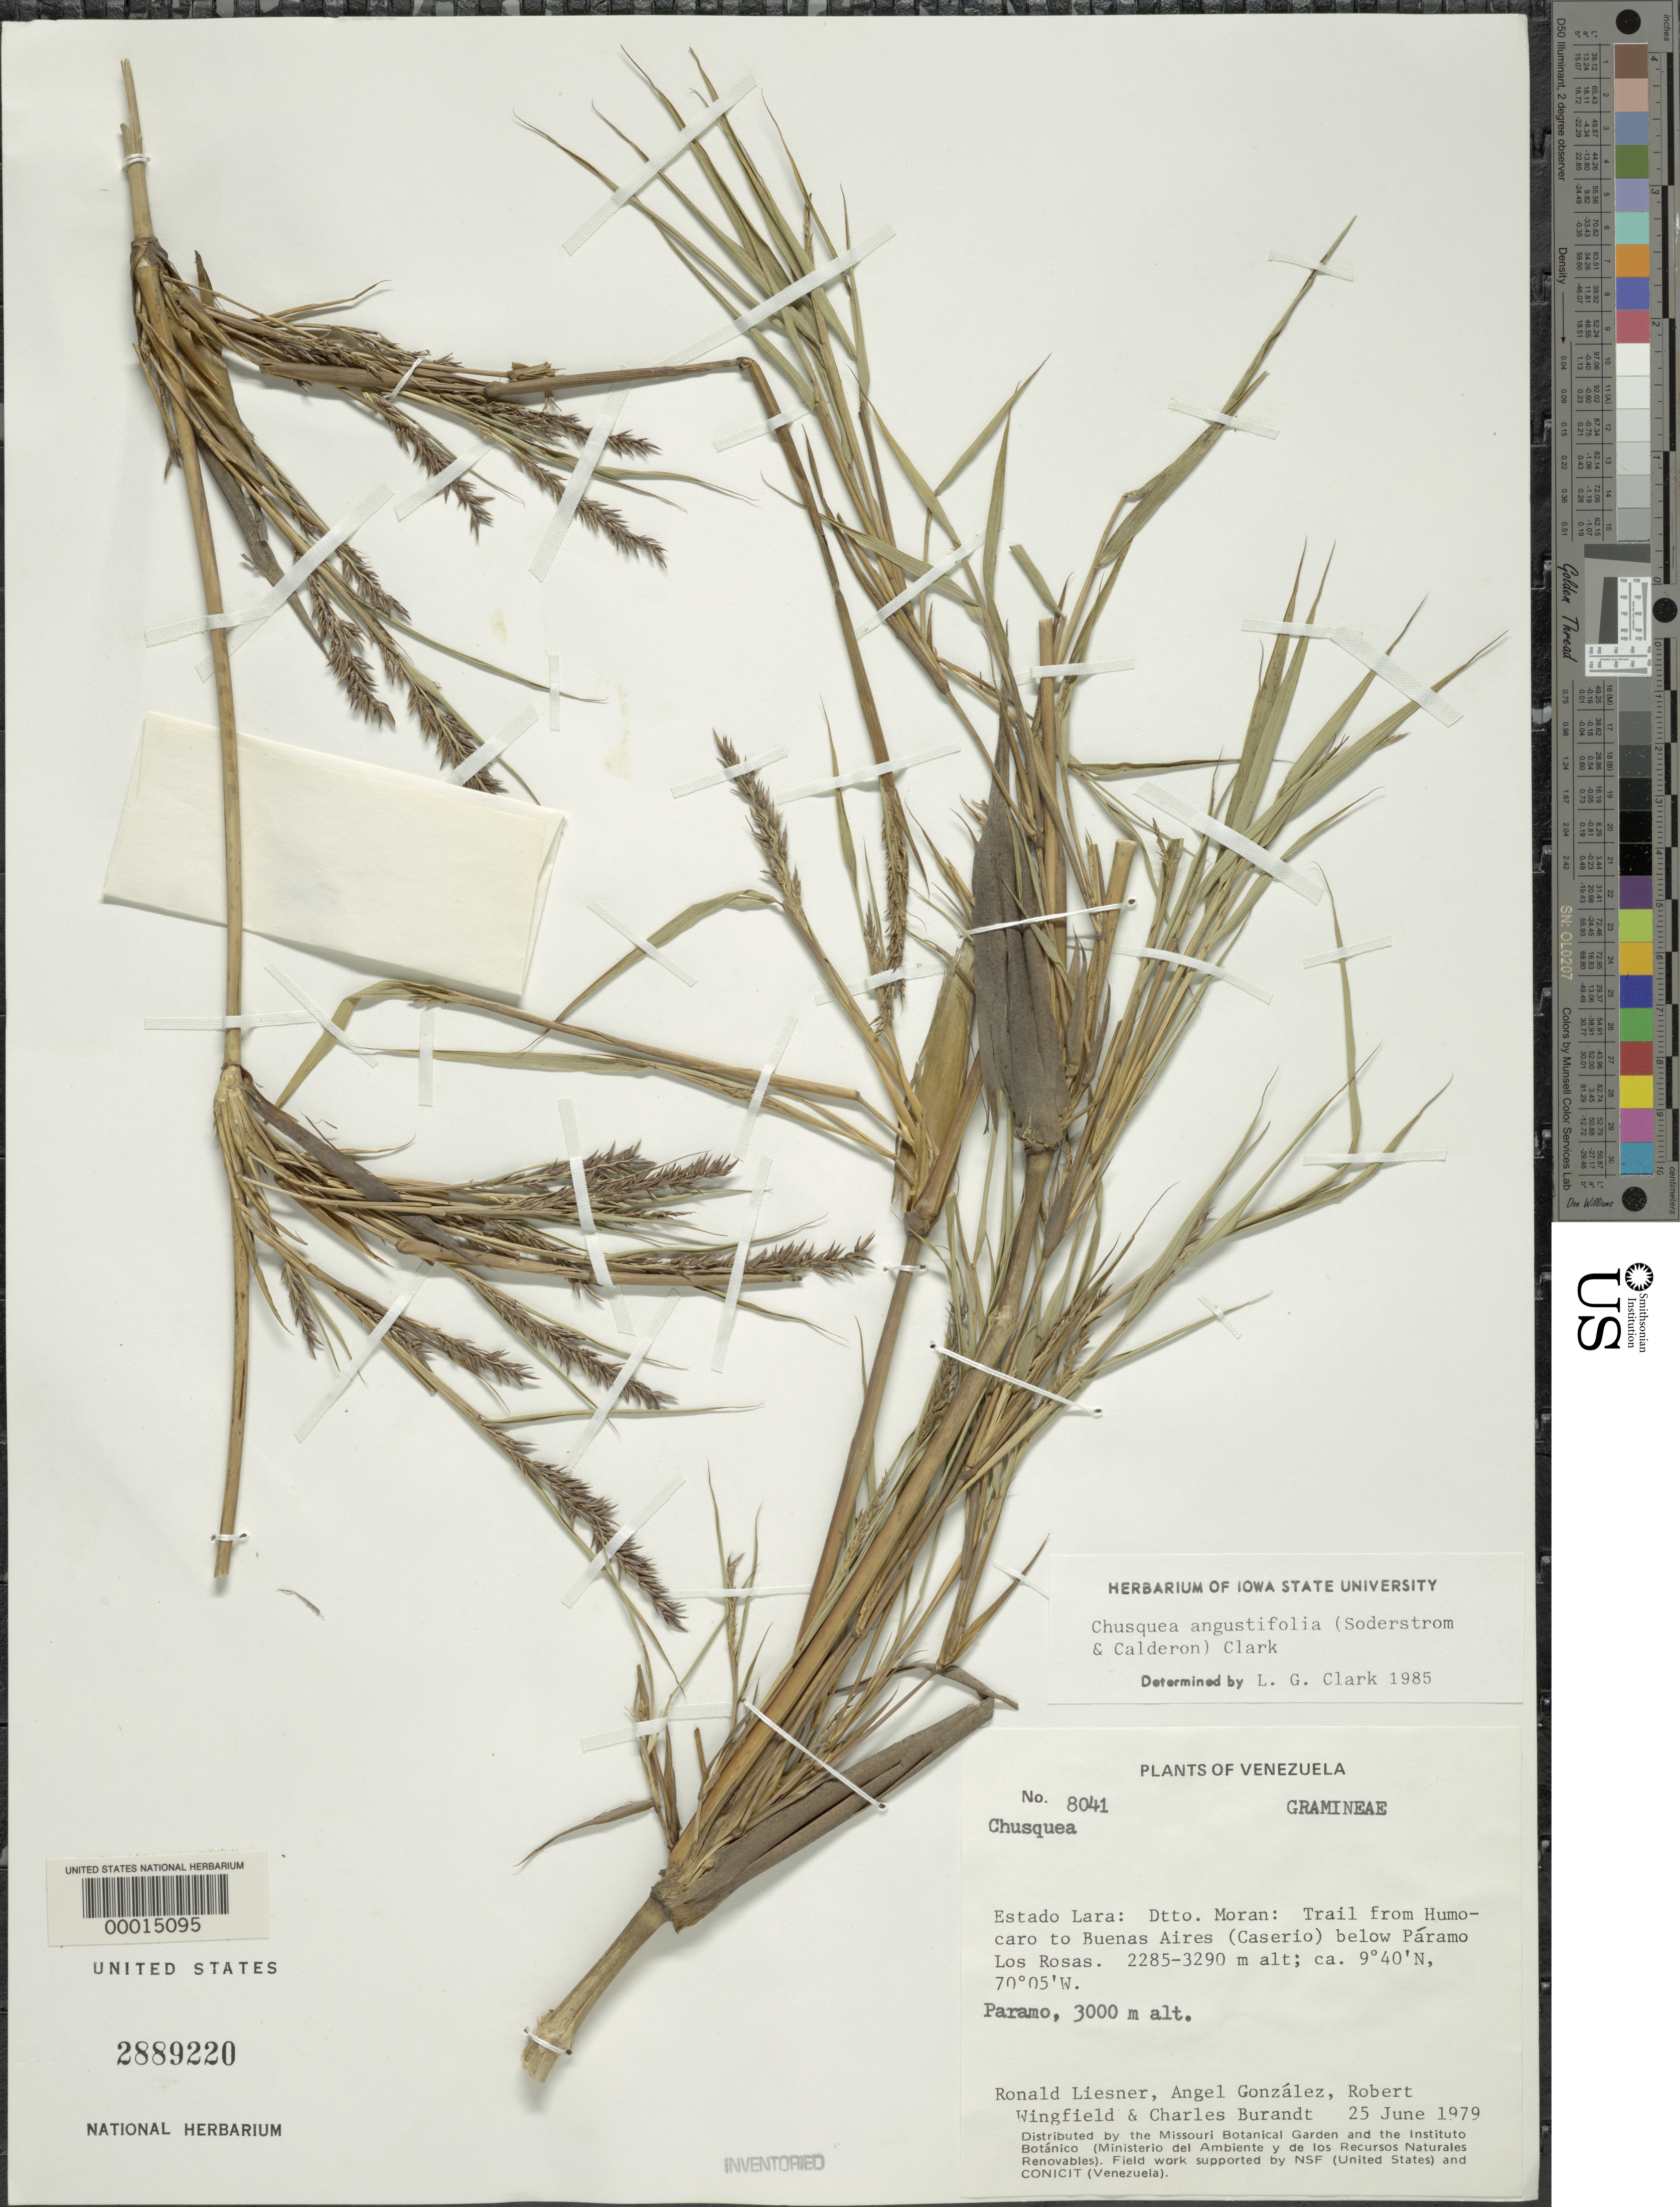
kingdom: Plantae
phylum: Tracheophyta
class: Liliopsida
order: Poales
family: Poaceae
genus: Chusquea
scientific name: Chusquea angustifolia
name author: (Soderstr. & C. E. Calderón) L.G. Clark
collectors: R. L. Liesner, A. C. González, R. C. Wingfield & C. Burandt Jr.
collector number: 8041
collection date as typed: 25 Jun 1979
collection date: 1979-06-25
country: Venezuela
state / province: Lara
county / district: Morán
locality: below Páramo Los Rosas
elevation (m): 3000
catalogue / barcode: US 2889220